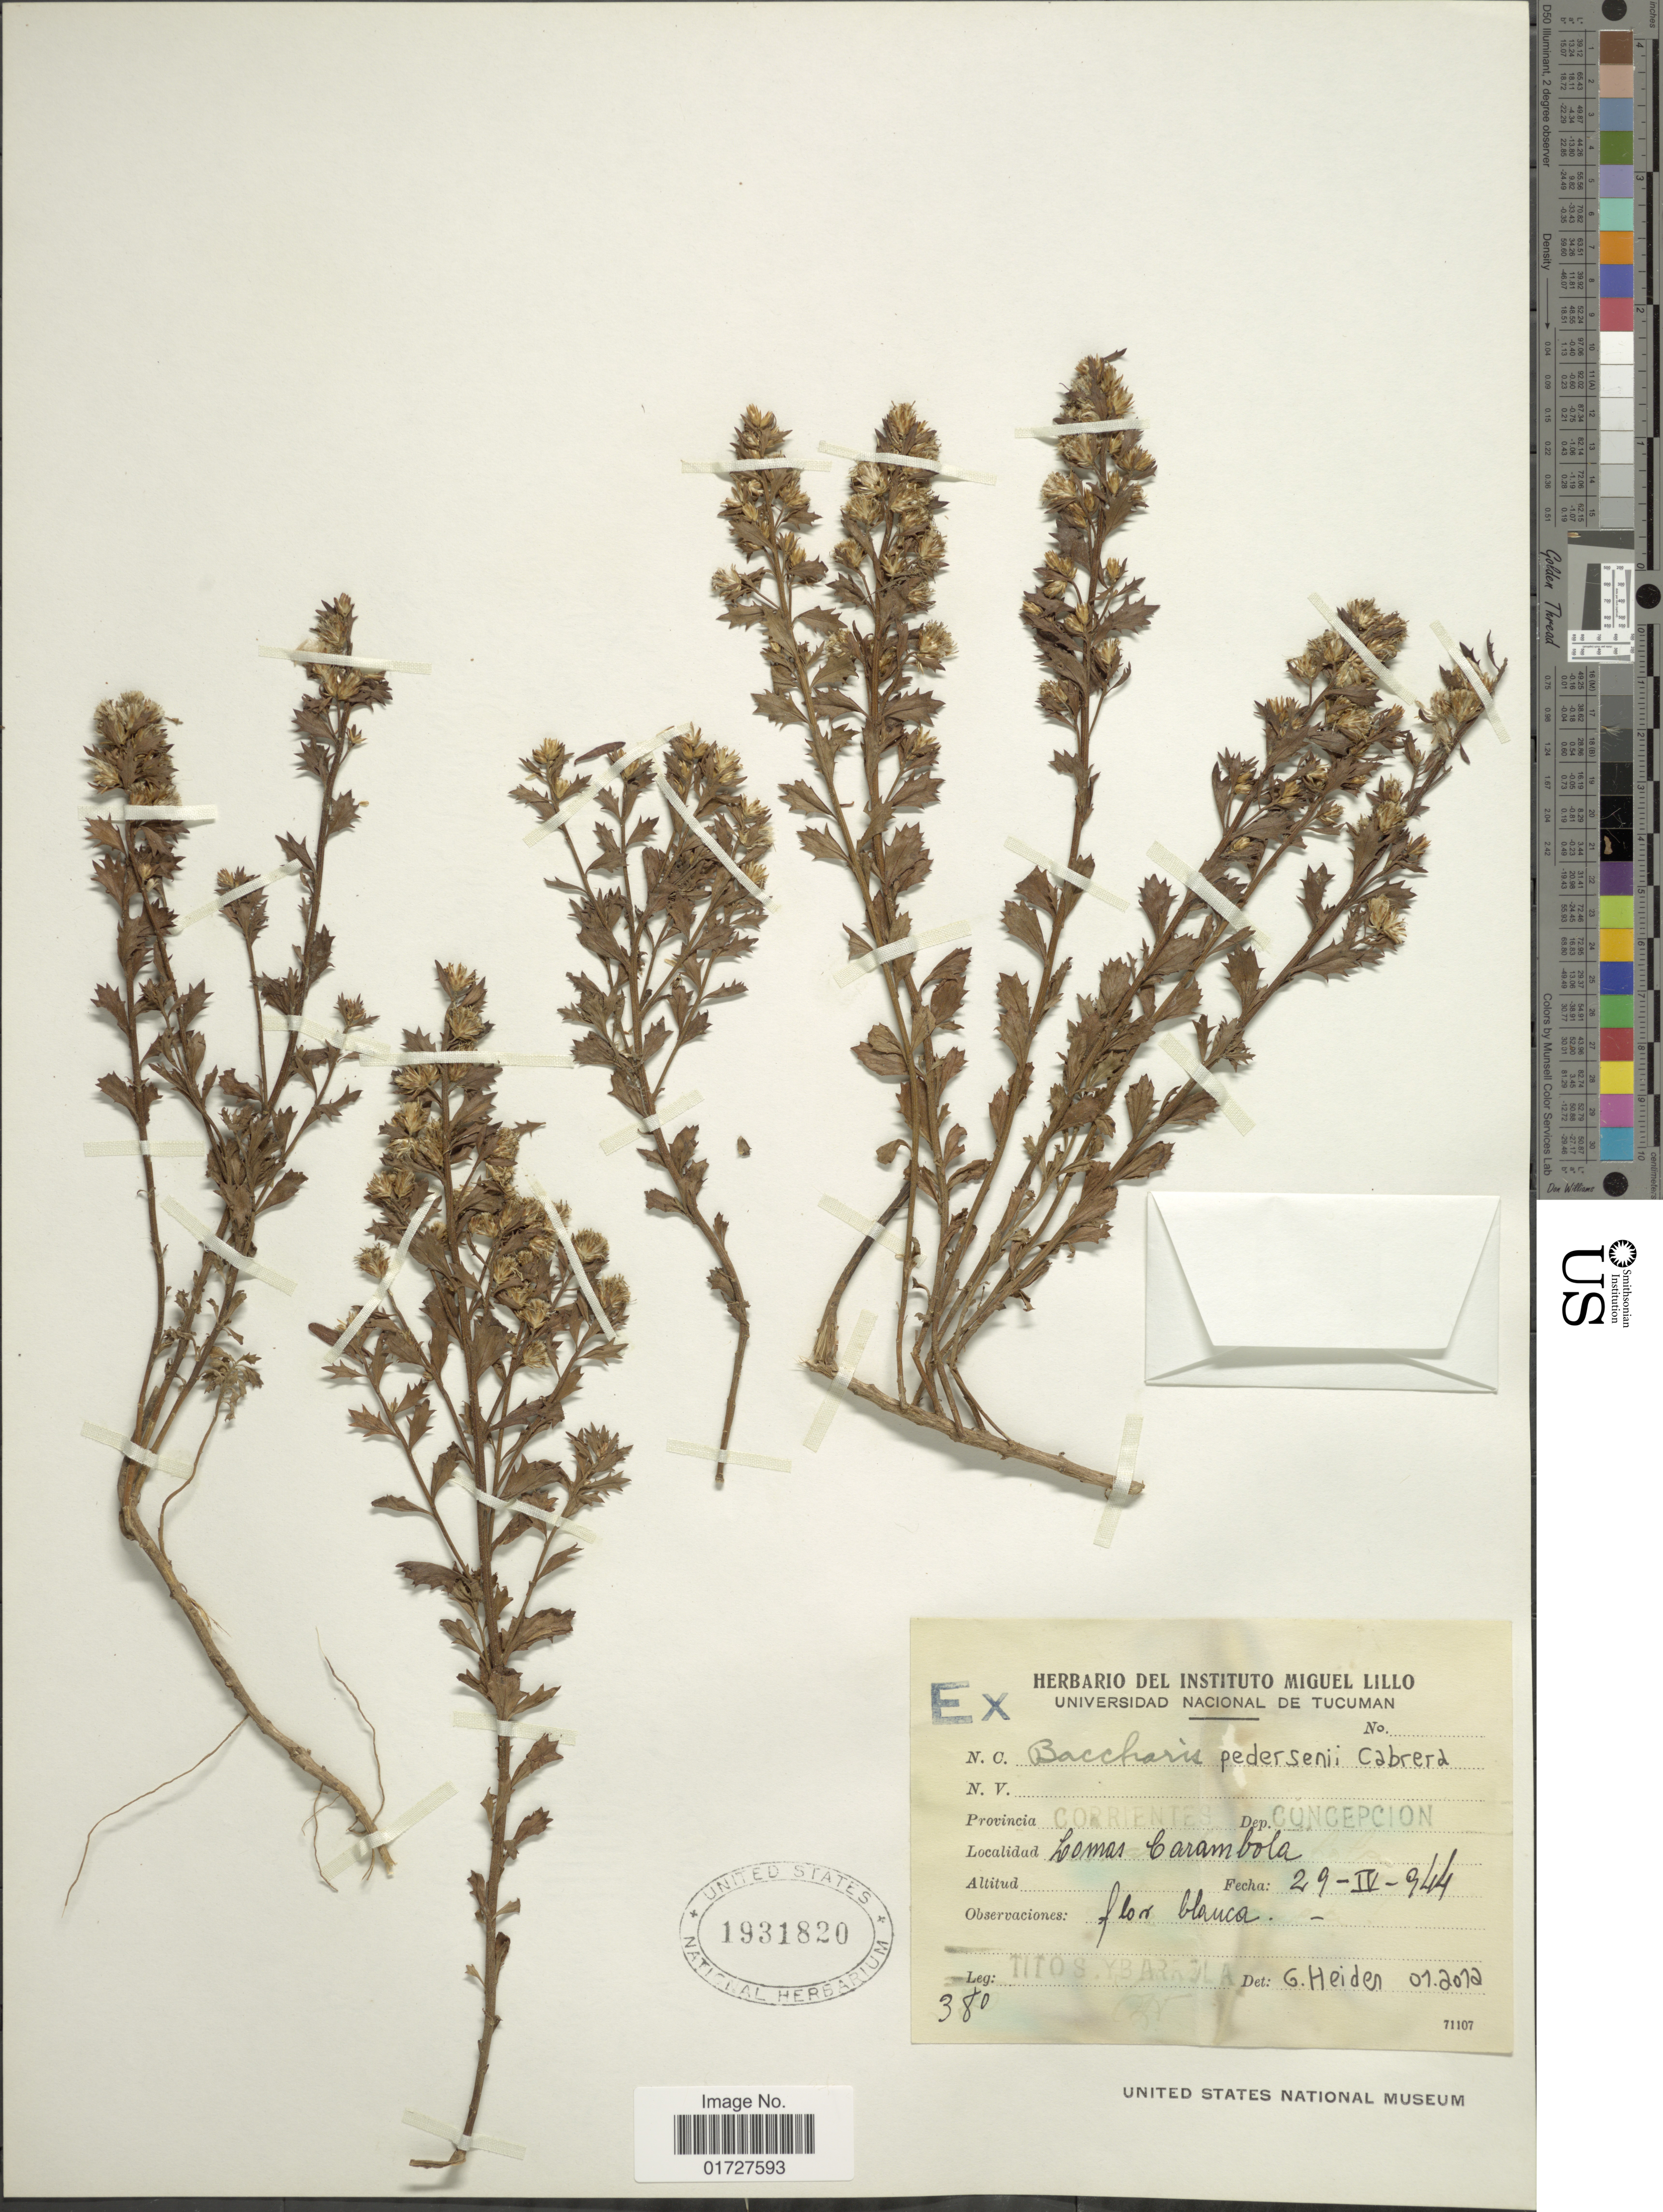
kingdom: Plantae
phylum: Tracheophyta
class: Magnoliopsida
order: Asterales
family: Asteraceae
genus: Baccharis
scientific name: Baccharis pedersenii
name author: Cabrera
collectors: T. Ybarrola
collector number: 380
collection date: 1944-04-29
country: Argentina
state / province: Corrientes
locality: Dep. Concepcion, Lomas Carambola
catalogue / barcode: US 1931820